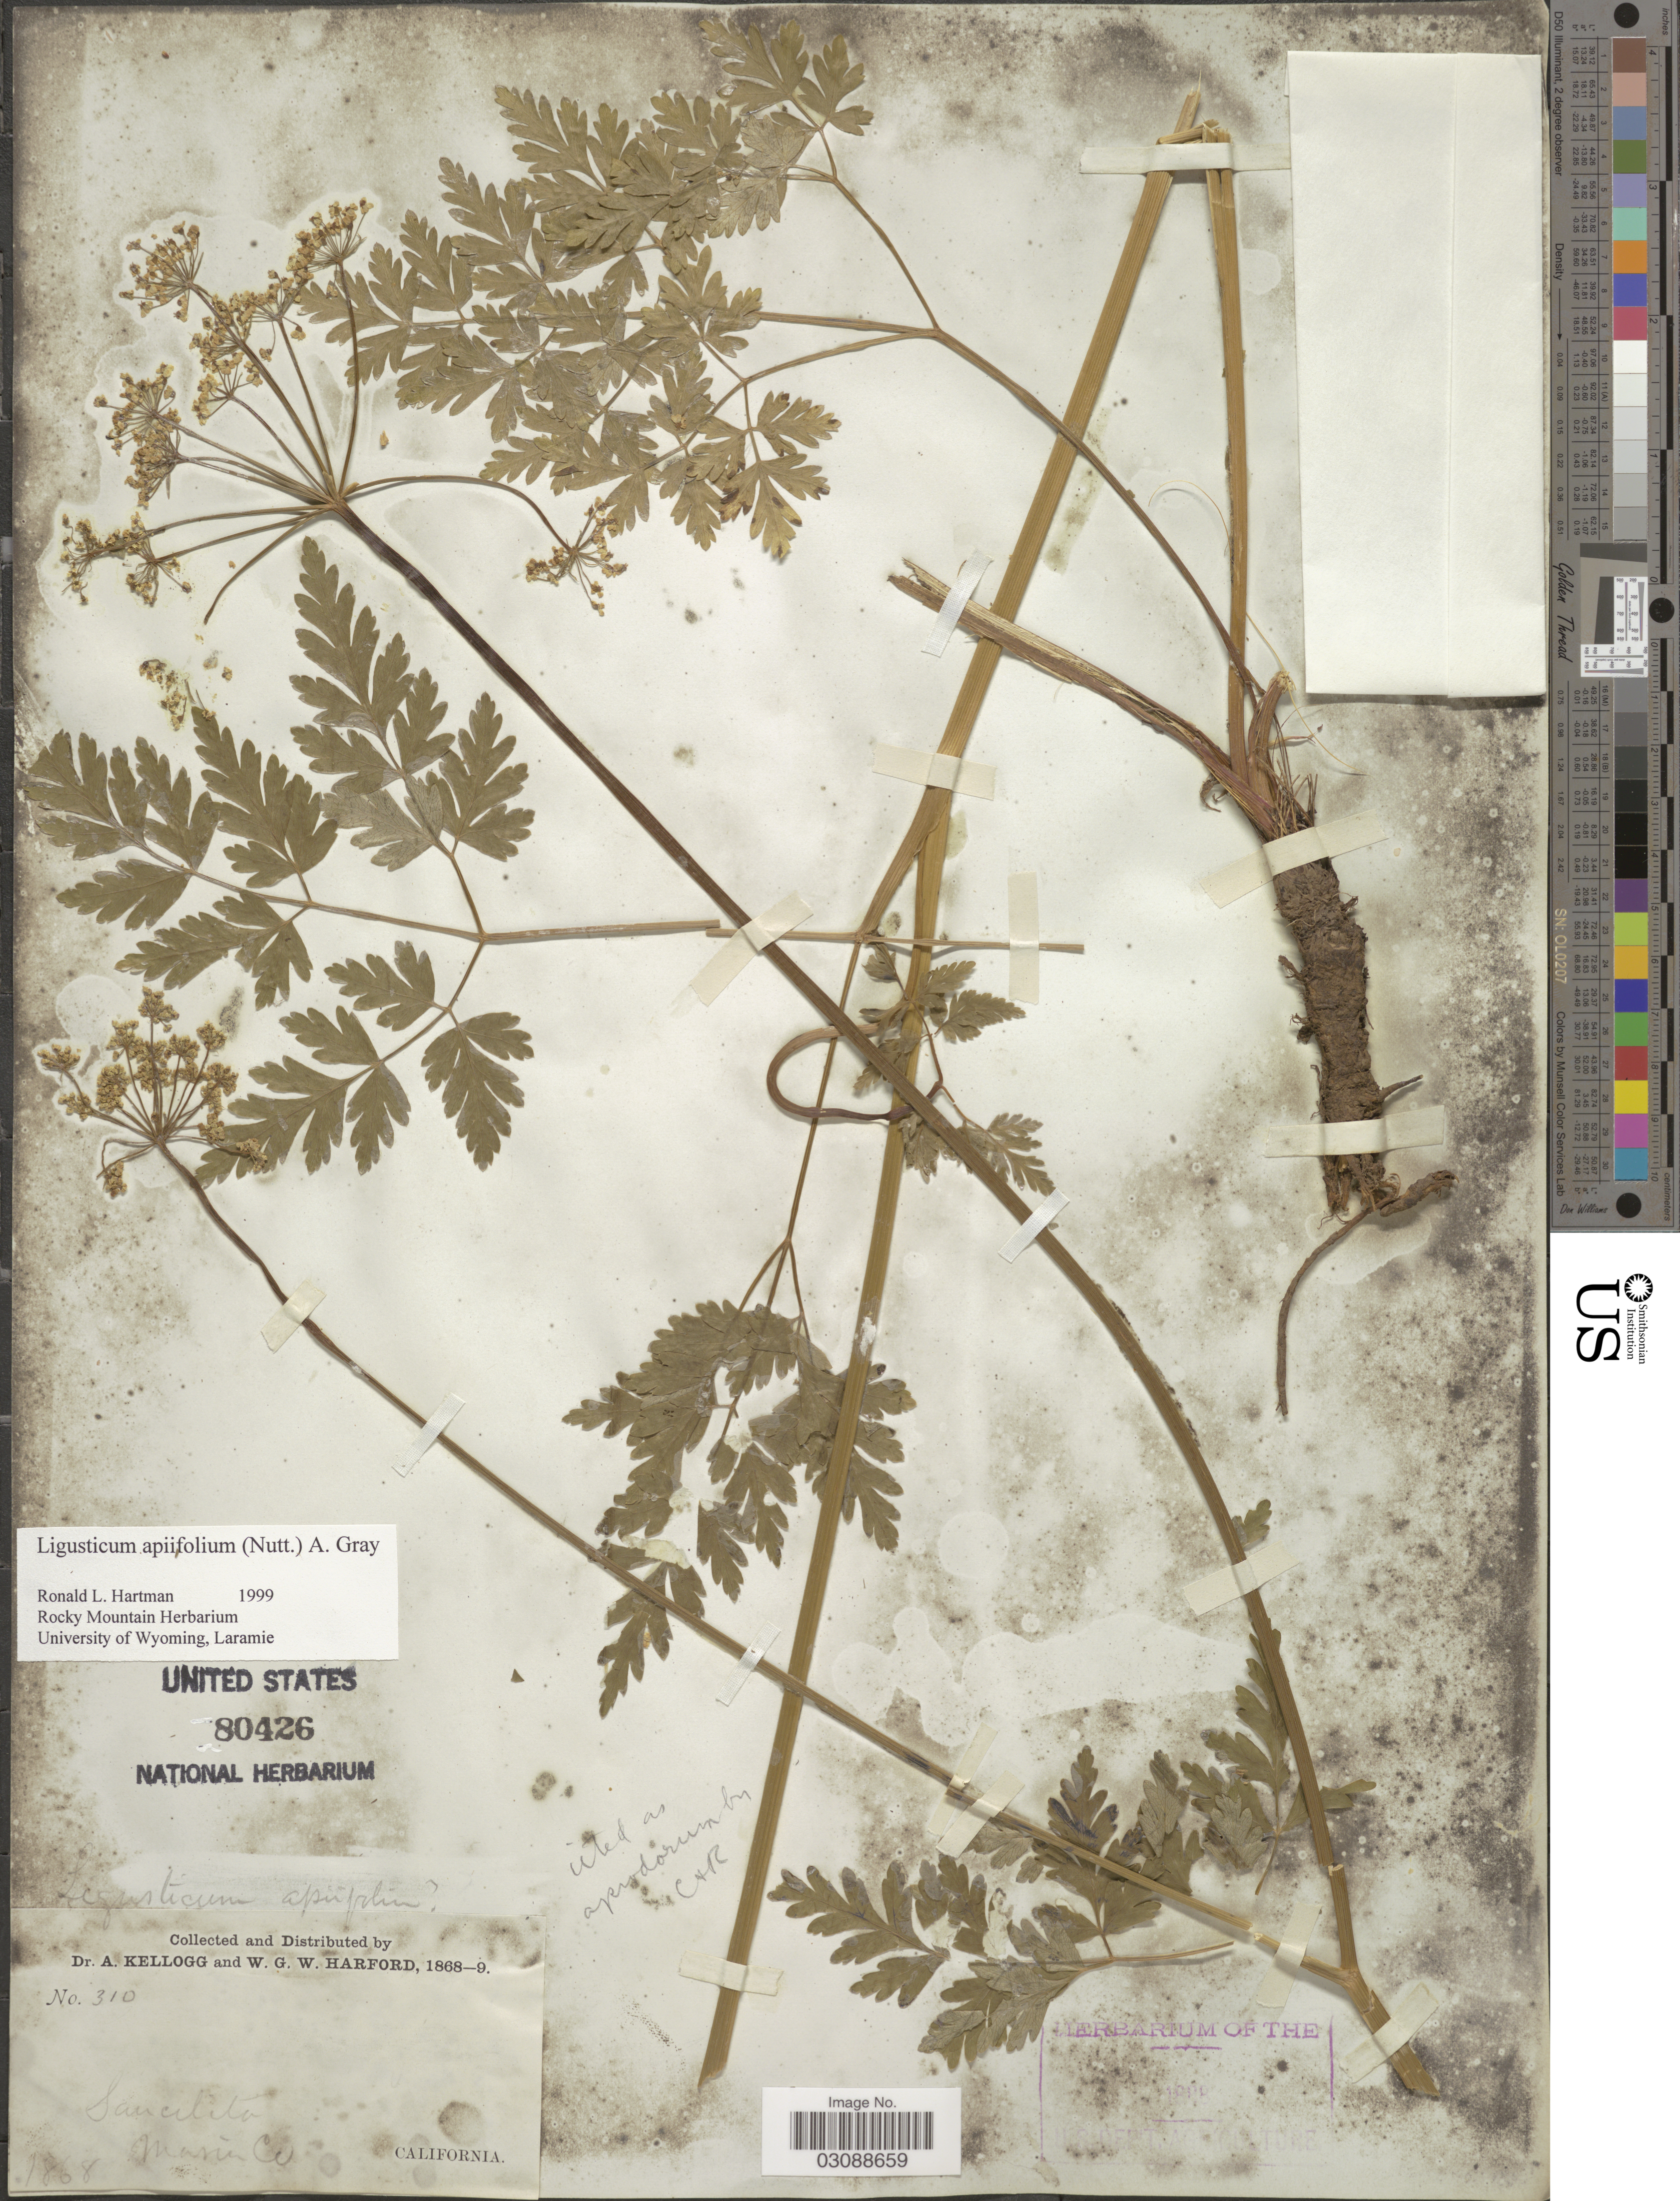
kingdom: Plantae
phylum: Tracheophyta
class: Magnoliopsida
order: Apiales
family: Apiaceae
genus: Ligusticum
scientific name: Ligusticum apiifolium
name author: (Nutt. ex Torr. & A. Gray) A. Gray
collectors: A. Kellogg & W. G. W. Harford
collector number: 310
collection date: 1868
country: United States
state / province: California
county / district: Marin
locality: Marin Co.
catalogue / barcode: US 80426